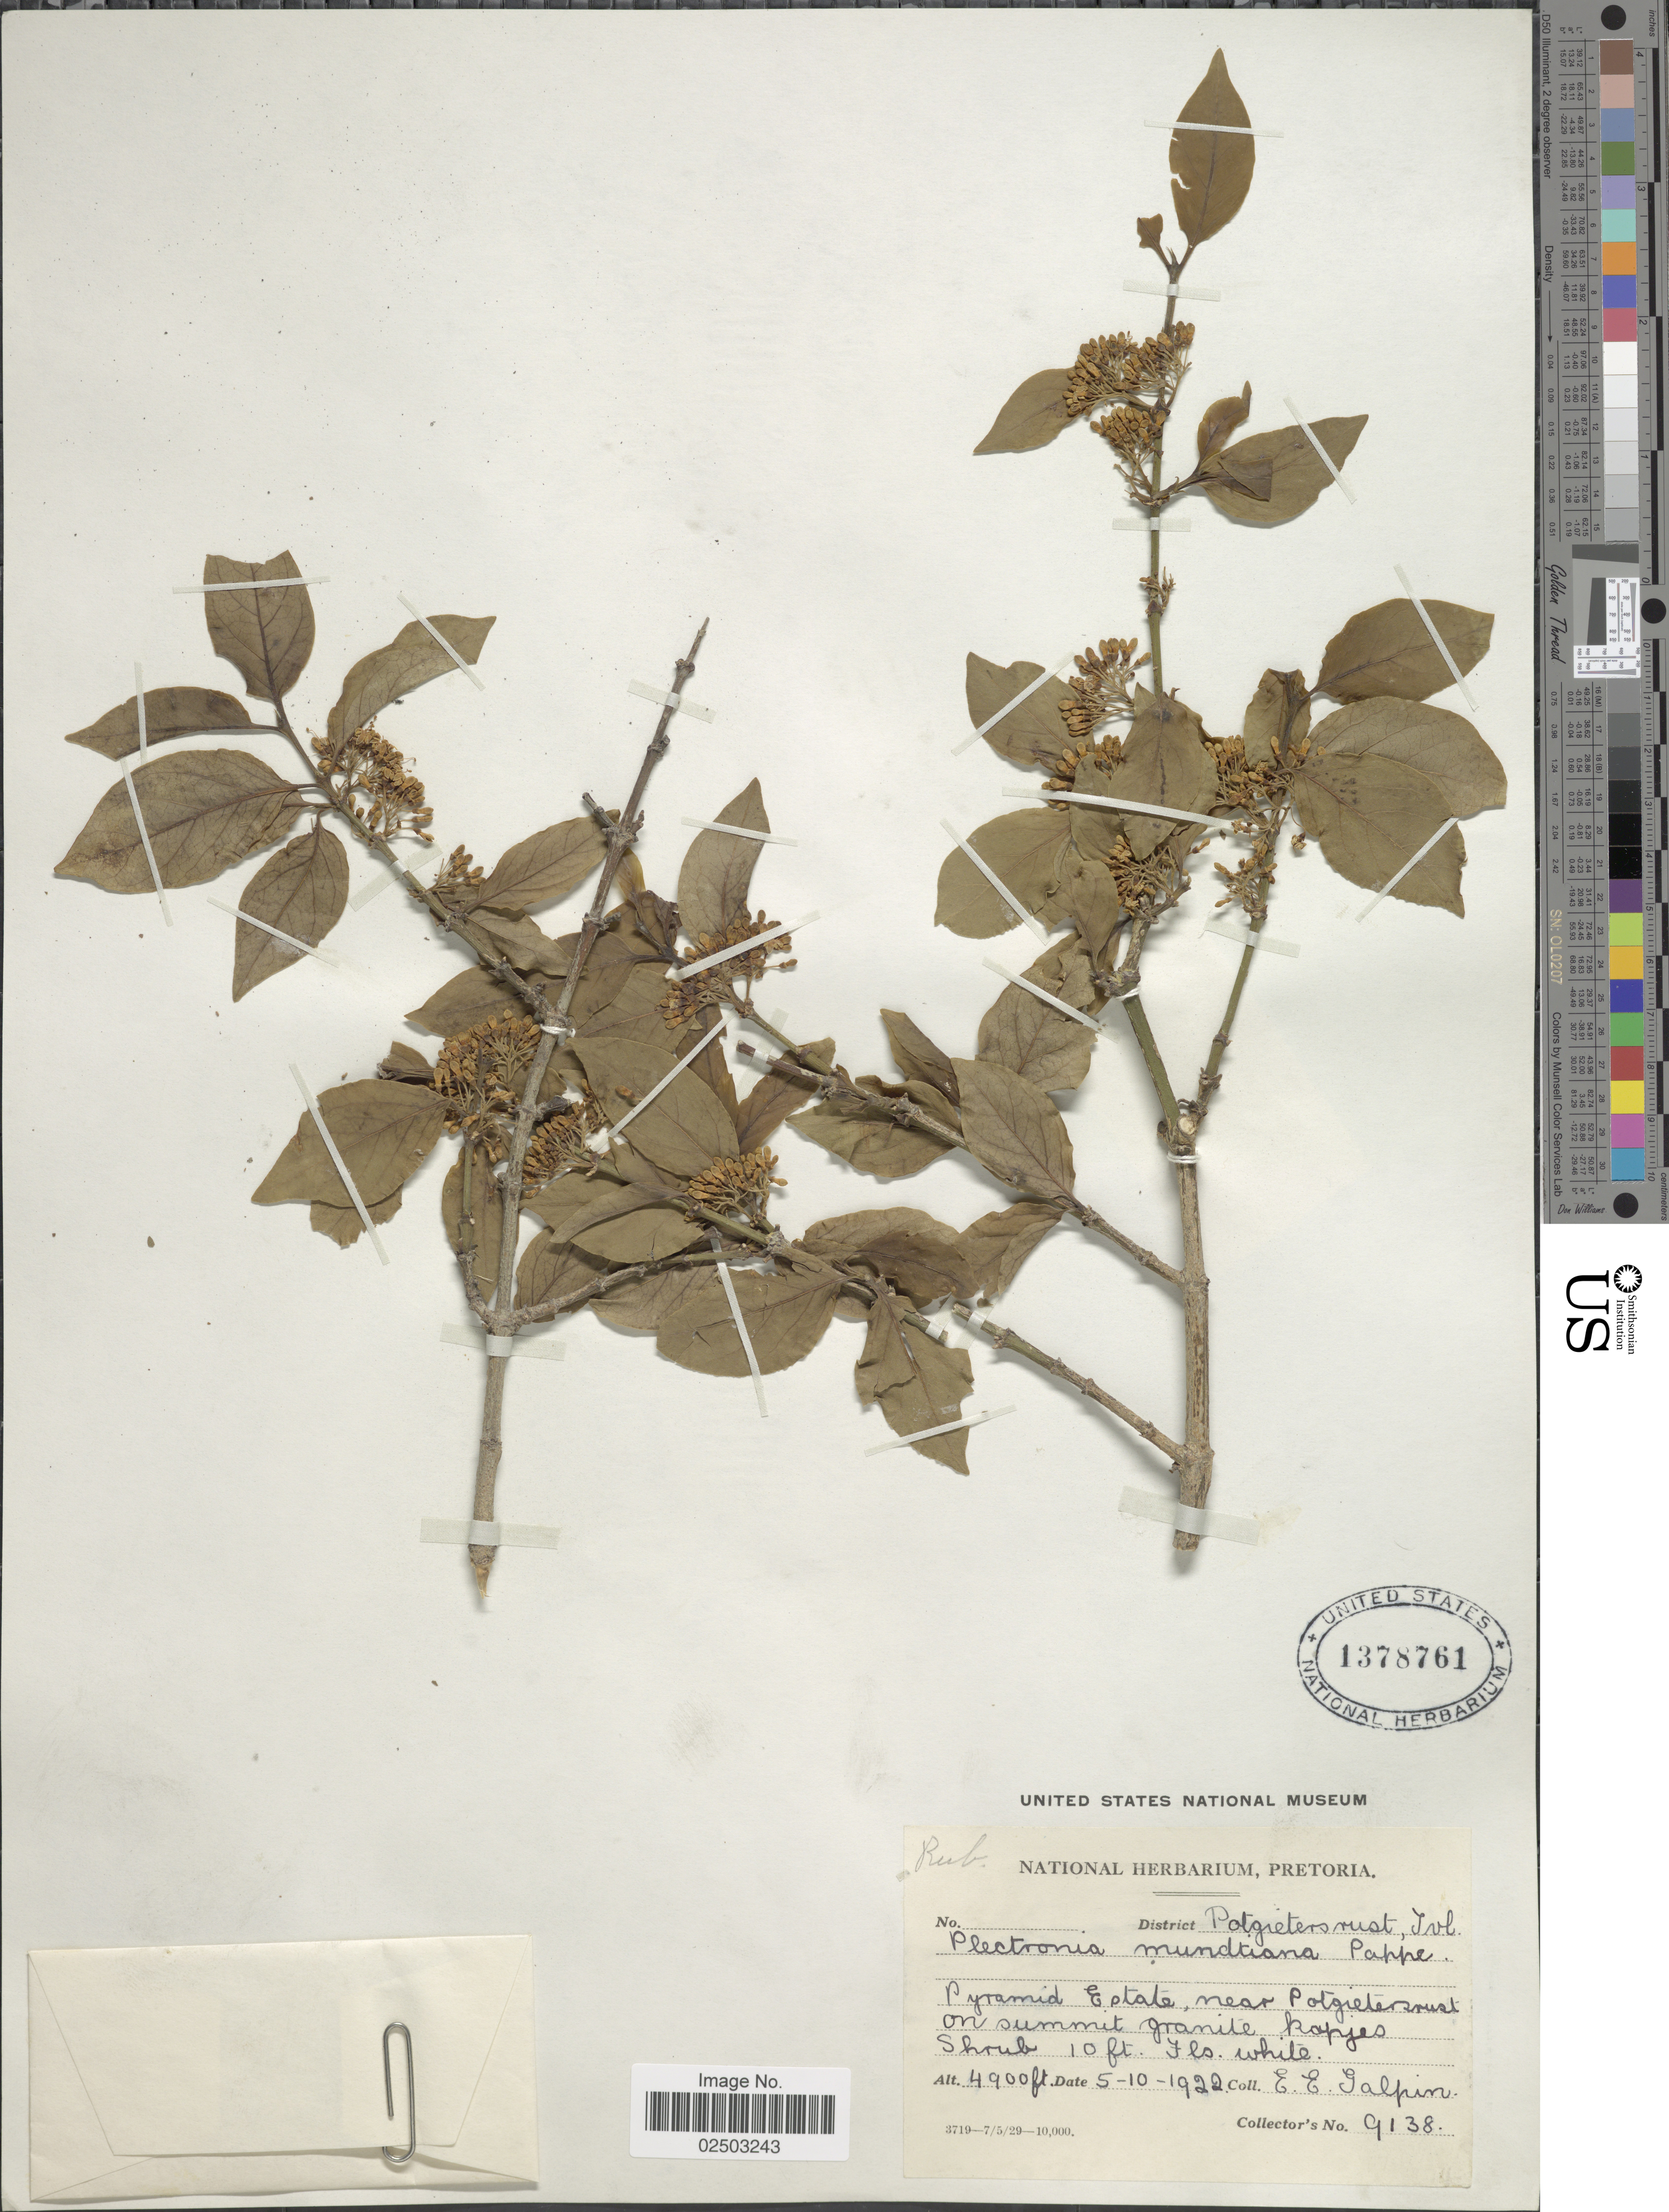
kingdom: Plantae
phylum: Tracheophyta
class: Magnoliopsida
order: Gentianales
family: Rubiaceae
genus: Canthium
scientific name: Canthium mundianum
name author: Cham. & Schltdl.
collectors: E. Galpin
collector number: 9138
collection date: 1922-10-05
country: South Africa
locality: District Potgietersrust, Tvl., on summit granite kapjes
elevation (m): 1494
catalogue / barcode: US 1378761